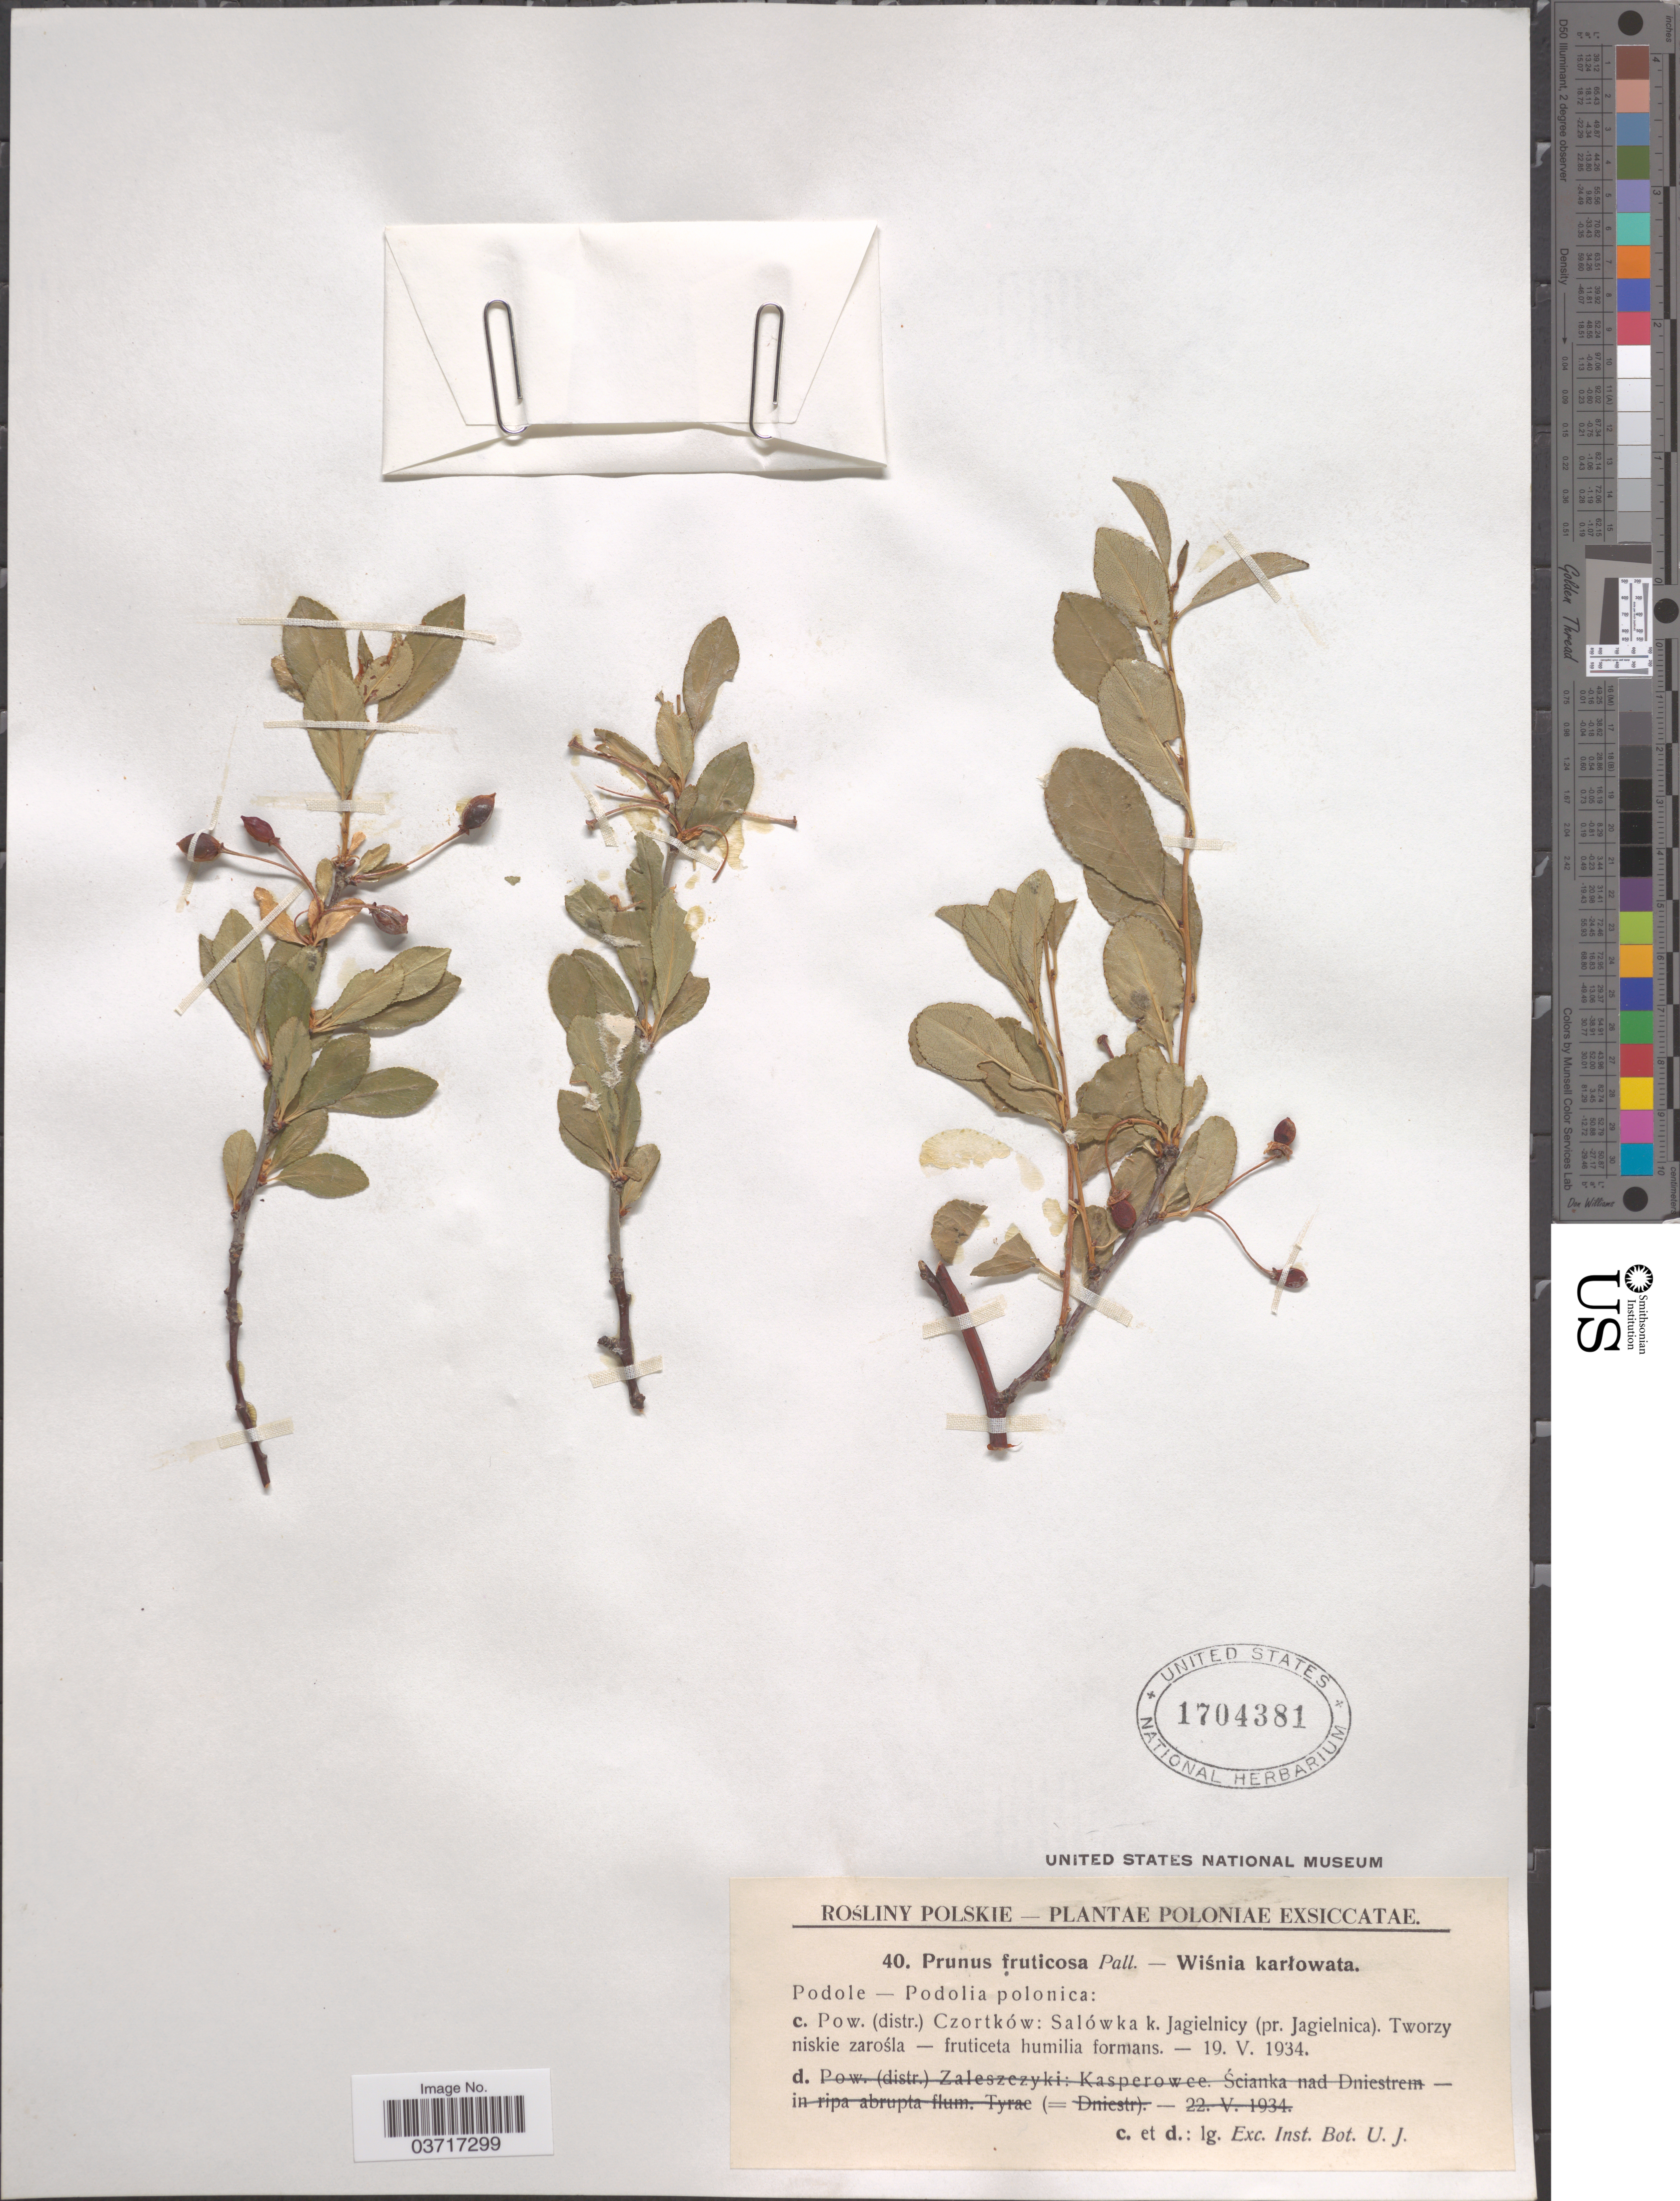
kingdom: Plantae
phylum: Tracheophyta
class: Magnoliopsida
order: Rosales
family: Rosaceae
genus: Prunus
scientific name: Prunus fruticosa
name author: Pall.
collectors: Exch. Inst. Bot. U.J.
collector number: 40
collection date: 1934-05-19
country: Poland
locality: Pow. (distr.) Czortków: Salówka k. Jagielnicy (pr. Jagielnica). Tworzy niskie zarośla - fruticeta humilia formans.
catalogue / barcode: US 1704381